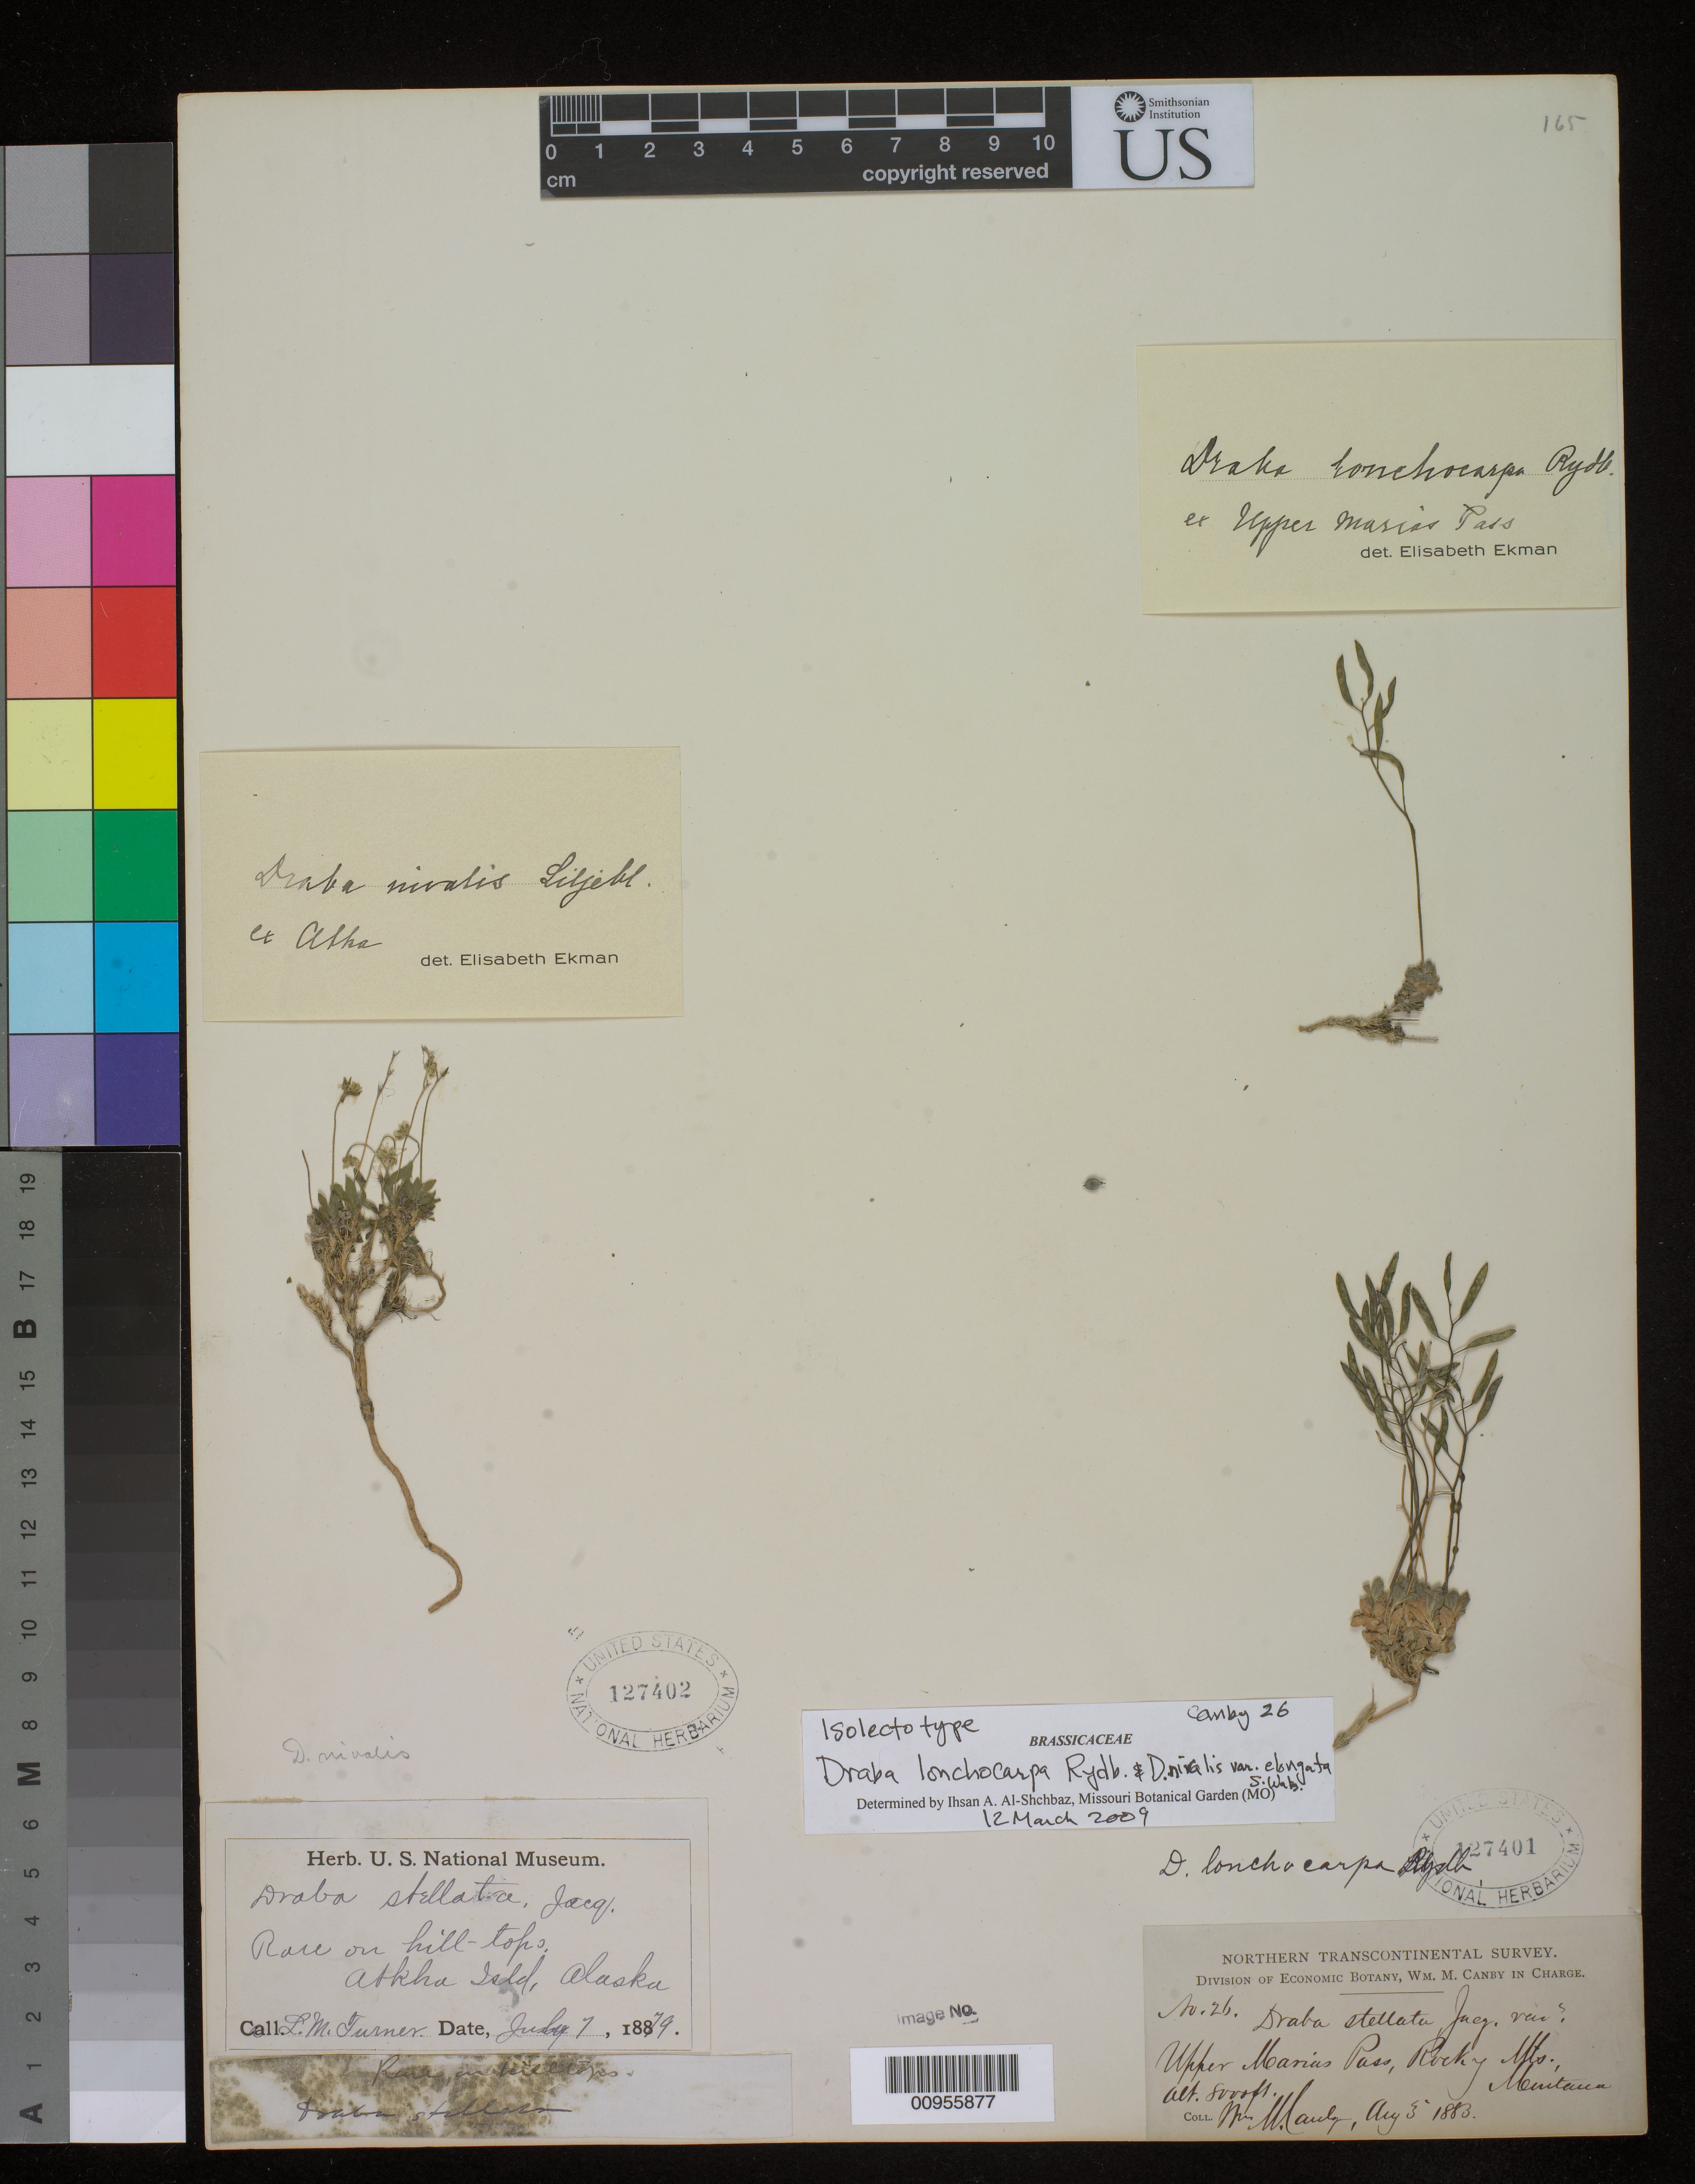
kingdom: Plantae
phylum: Tracheophyta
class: Magnoliopsida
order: Brassicales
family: Brassicaceae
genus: Draba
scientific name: Draba nivalis var. elongata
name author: S. Watson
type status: Isosyntype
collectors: W. M. Canby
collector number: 26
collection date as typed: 03 Aug 1883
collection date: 1883-08-03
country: United States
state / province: Montana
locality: Upper Marias Pass, Rocky Mts. Montana.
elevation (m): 2438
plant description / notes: Also a type of Draba lonchocarpa Rydb.; Replacement name for Draba nivalis var. elongata S. Watson (1888), non D. elongata Host (1831).; Also a type of Draba nivalis var. elongata S. Watson.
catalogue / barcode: US 127401